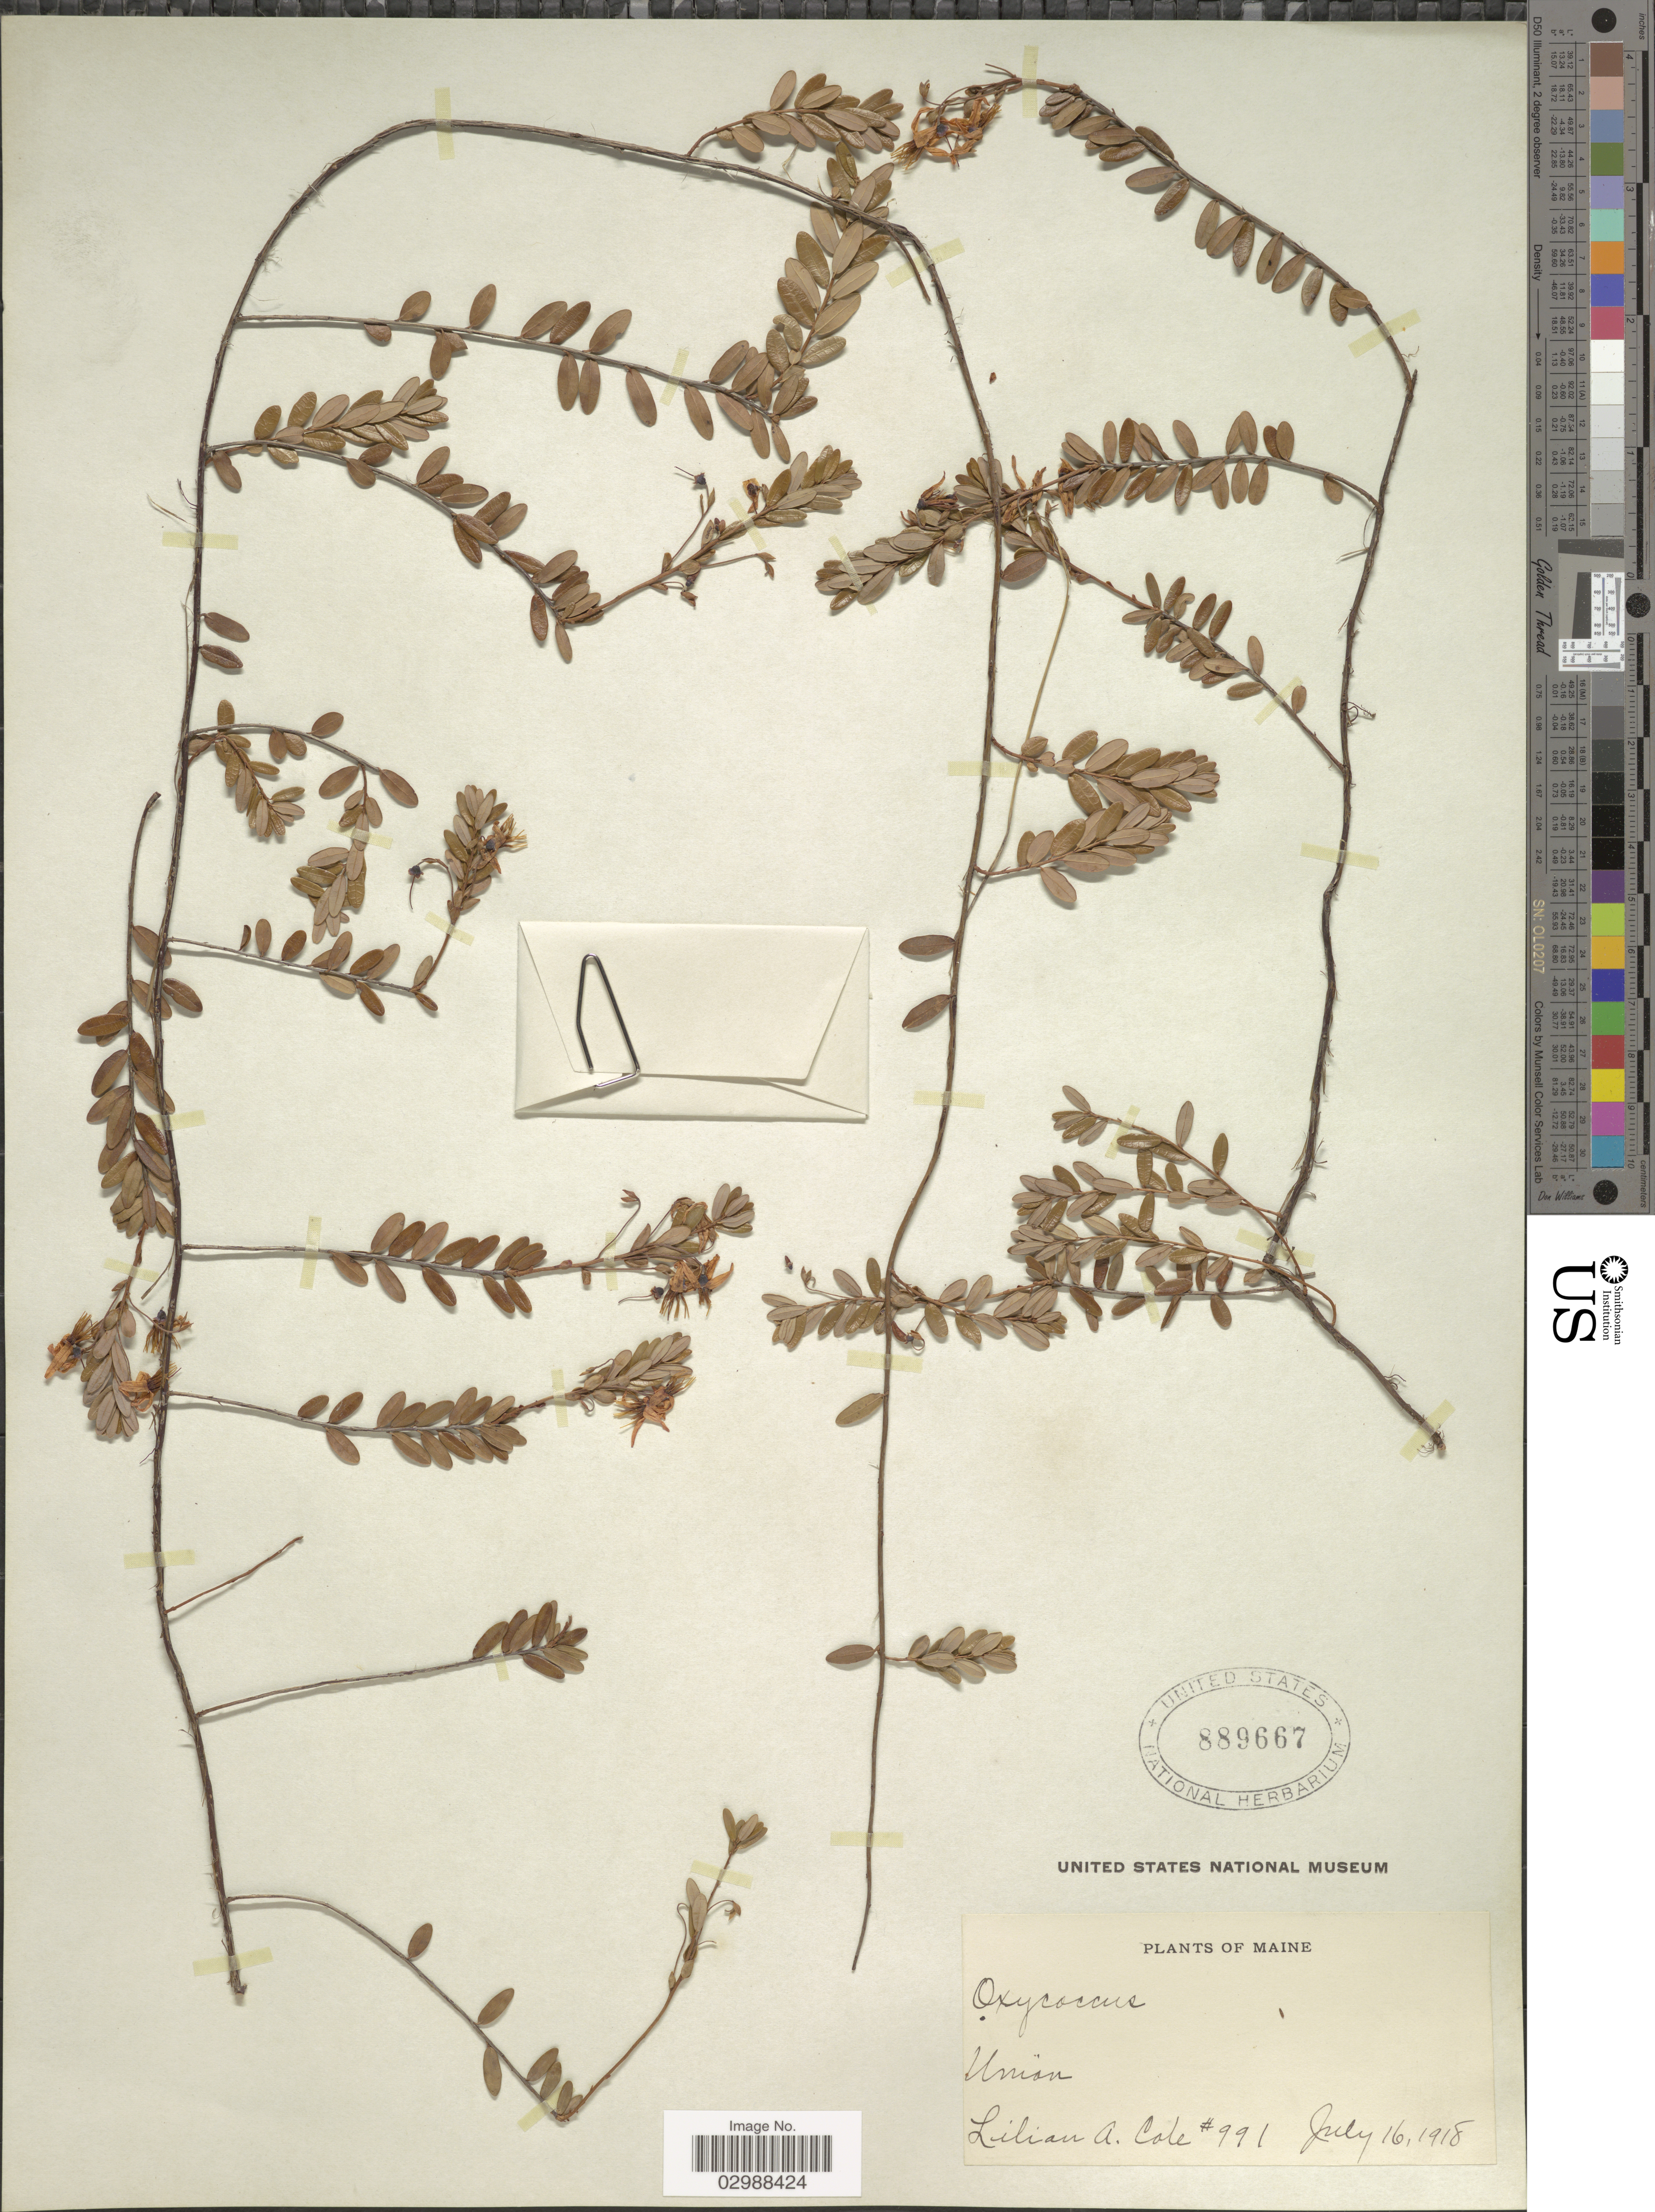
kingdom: Plantae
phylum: Tracheophyta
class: Magnoliopsida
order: Ericales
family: Ericaceae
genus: Vaccinium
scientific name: Vaccinium macrocarpon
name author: Aiton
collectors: L. A. Cole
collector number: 991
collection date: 1918-07-16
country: United States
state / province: Maine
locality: Union.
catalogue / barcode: US 889667